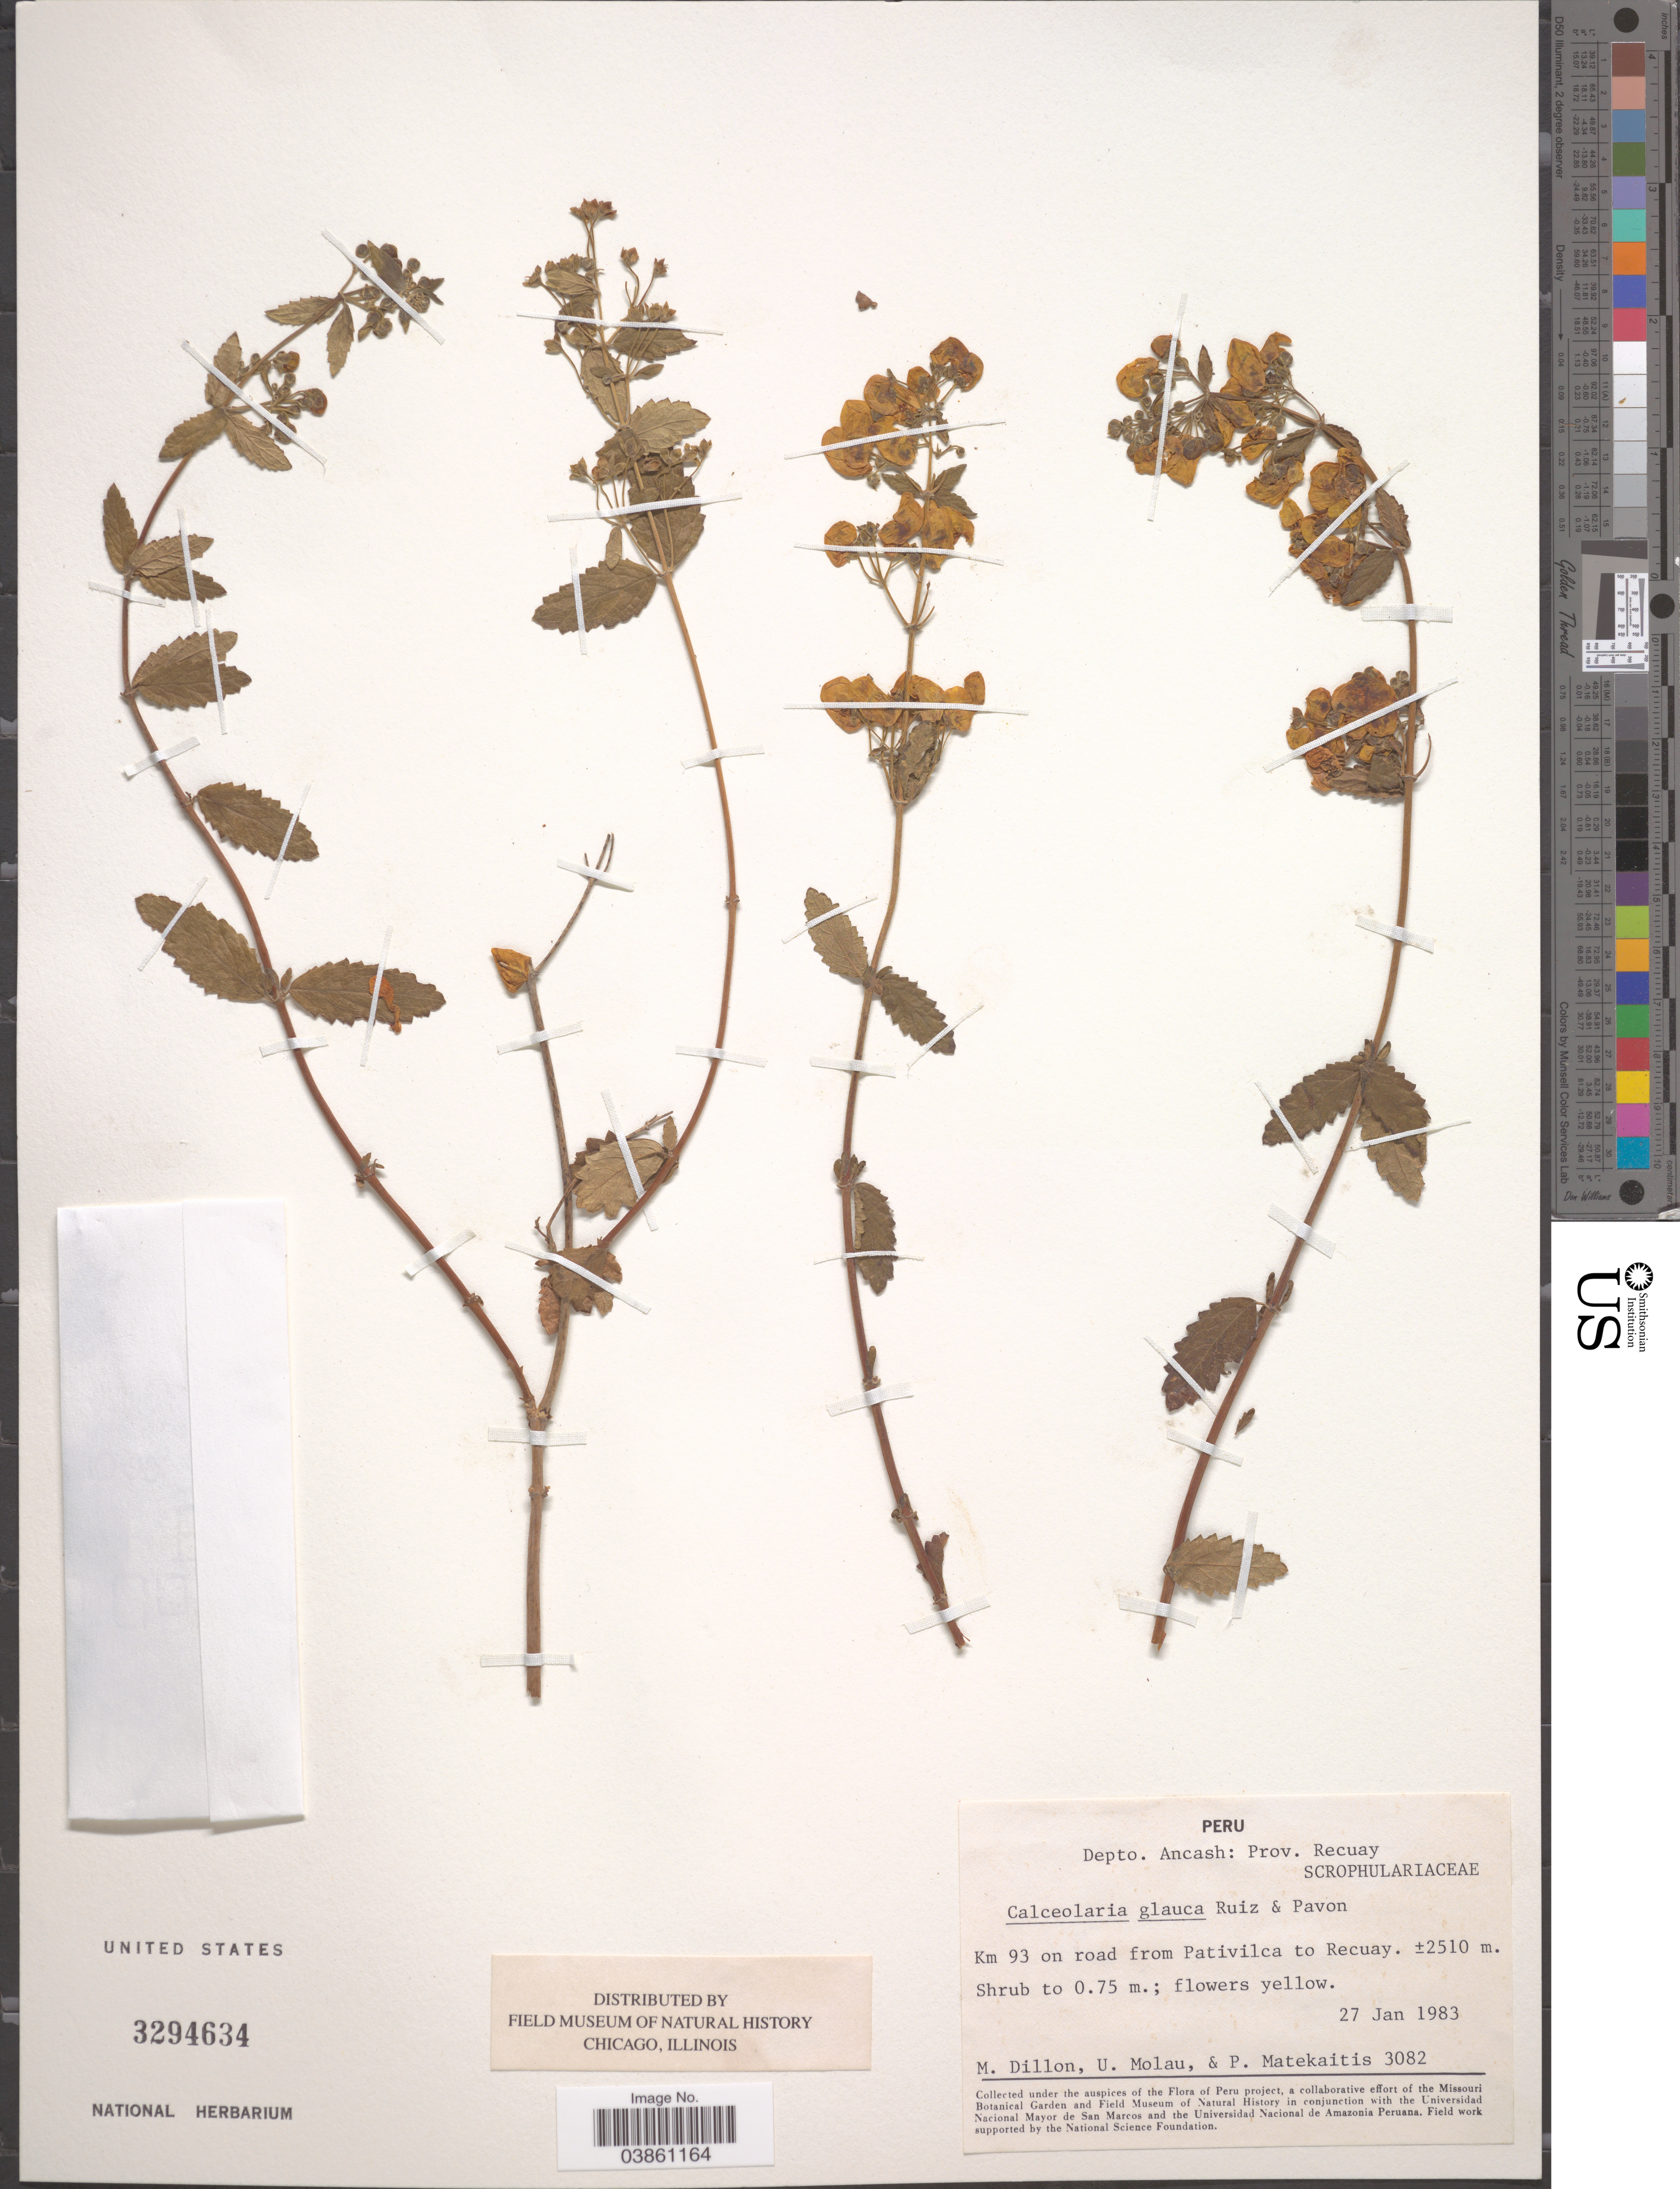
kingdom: Plantae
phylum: Tracheophyta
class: Magnoliopsida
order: Lamiales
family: Calceolariaceae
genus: Calceolaria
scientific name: Calceolaria glauca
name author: Ruiz & Pav.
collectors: M. O. Dillon, U. Molau & P. Matekaitis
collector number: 3082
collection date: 1983-01-27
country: Peru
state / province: Ancash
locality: Depto. Ancash: Prov. Recuay. Km 93 on road from Pativilca to Recuay.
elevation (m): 2510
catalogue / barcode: US 3294634